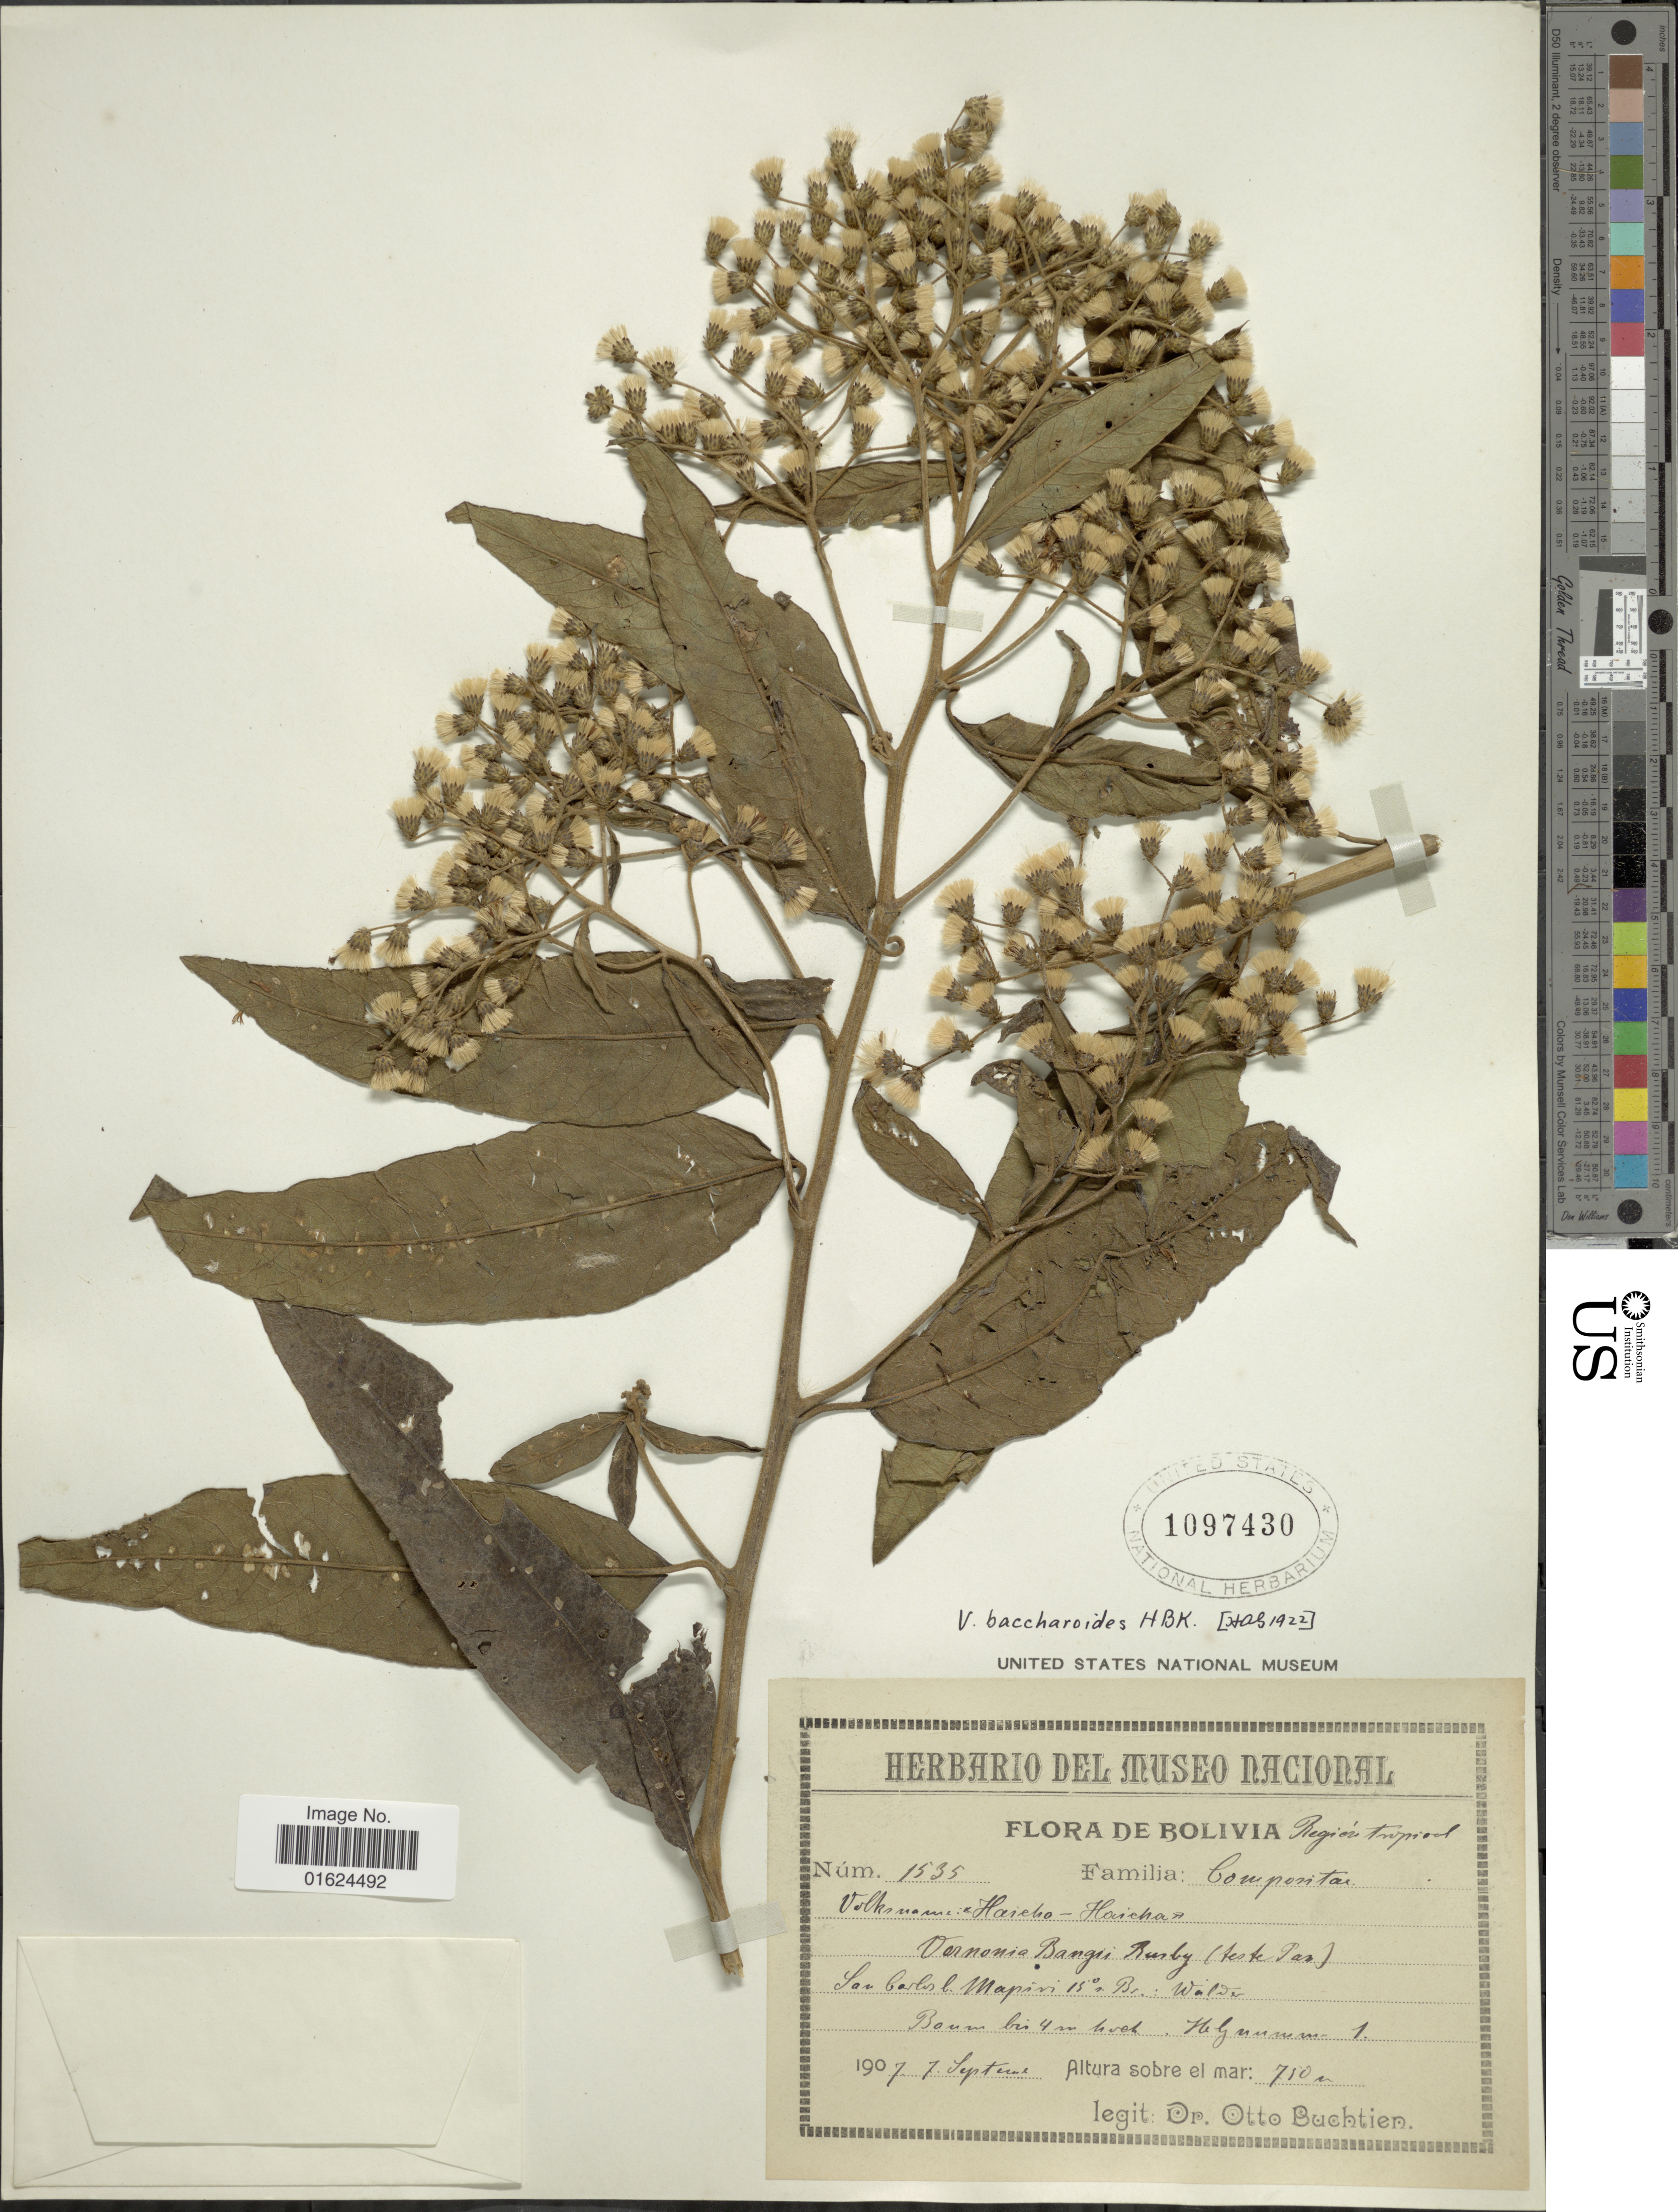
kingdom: Plantae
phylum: Tracheophyta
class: Magnoliopsida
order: Asterales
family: Asteraceae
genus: Vernonanthura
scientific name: Vernonanthura patens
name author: (Kunth) H. Rob.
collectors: O. Buchtien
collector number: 1535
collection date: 1907-09-07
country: Bolivia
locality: San Carlos b. Mapiri 15° Br: Walder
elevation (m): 750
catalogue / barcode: US 1097430